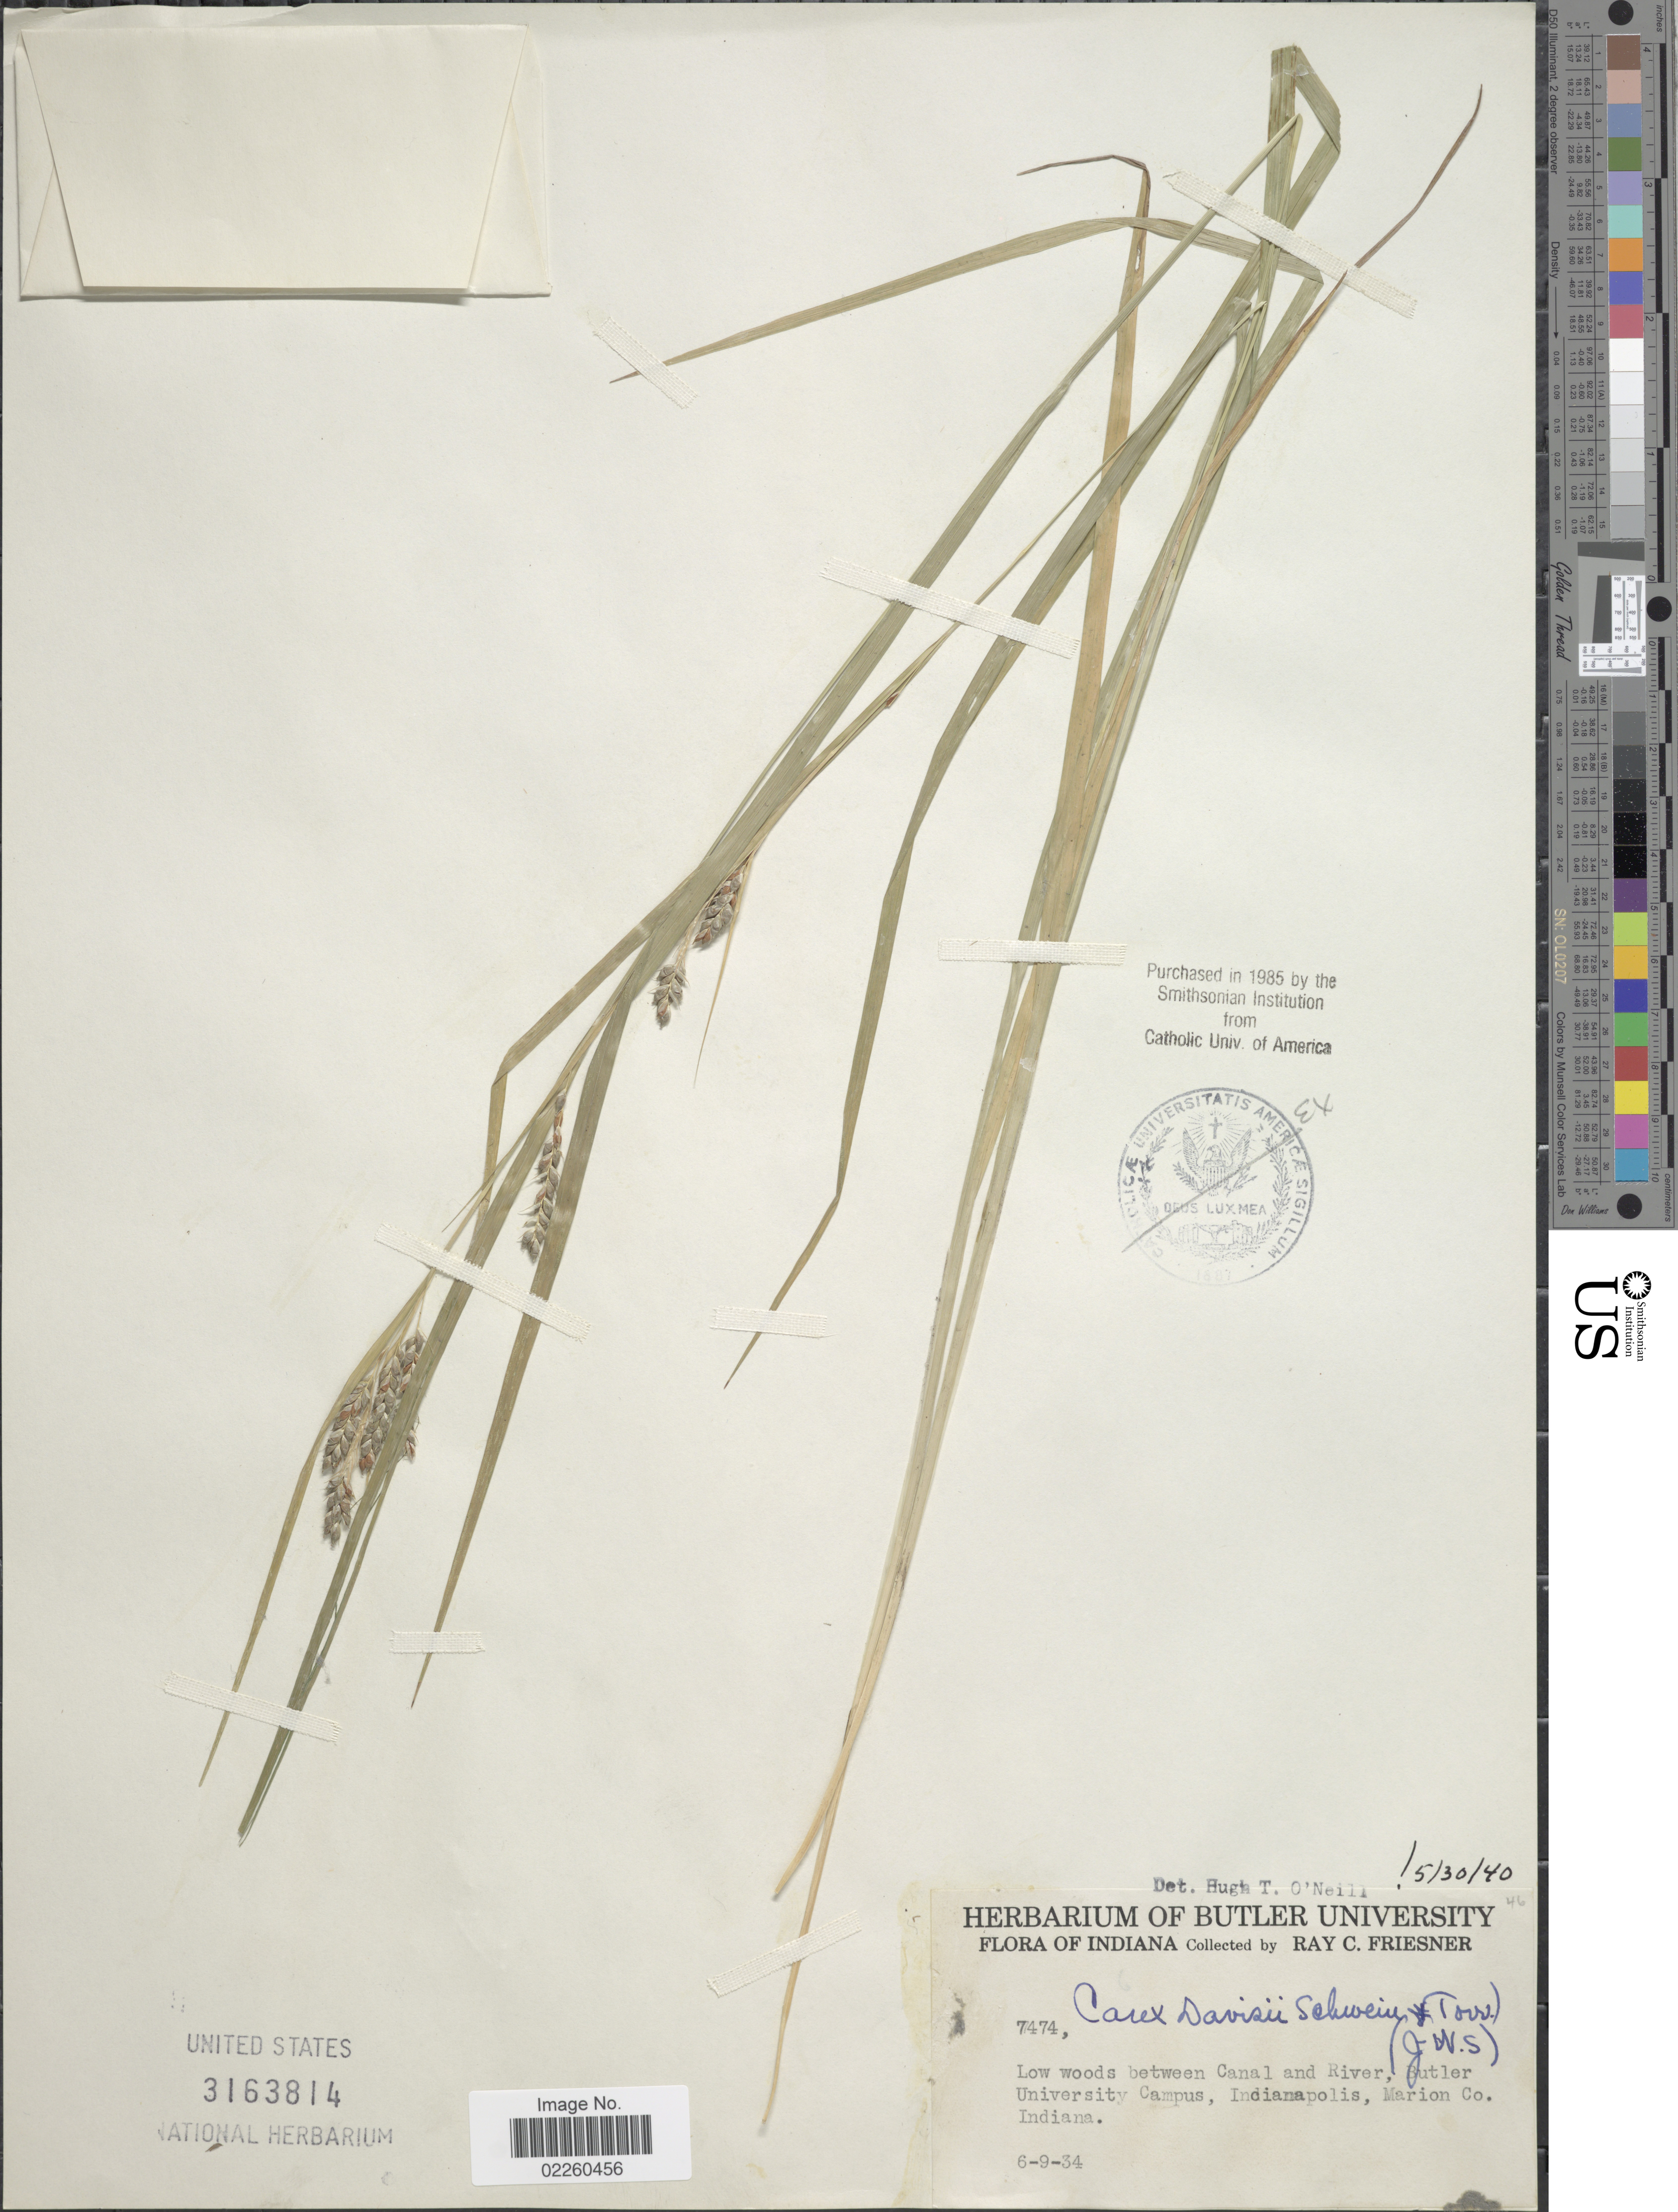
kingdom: Plantae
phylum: Tracheophyta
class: Liliopsida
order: Poales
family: Cyperaceae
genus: Carex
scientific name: Carex davisii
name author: Schwein. & Torr.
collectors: R. Friesner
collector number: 7474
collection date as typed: Transcribed d/m/y: 9/6/34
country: United States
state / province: Indiana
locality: Between Canal and River, Butler University Campus, Indianapolis, Marion Co.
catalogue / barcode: US 3163814